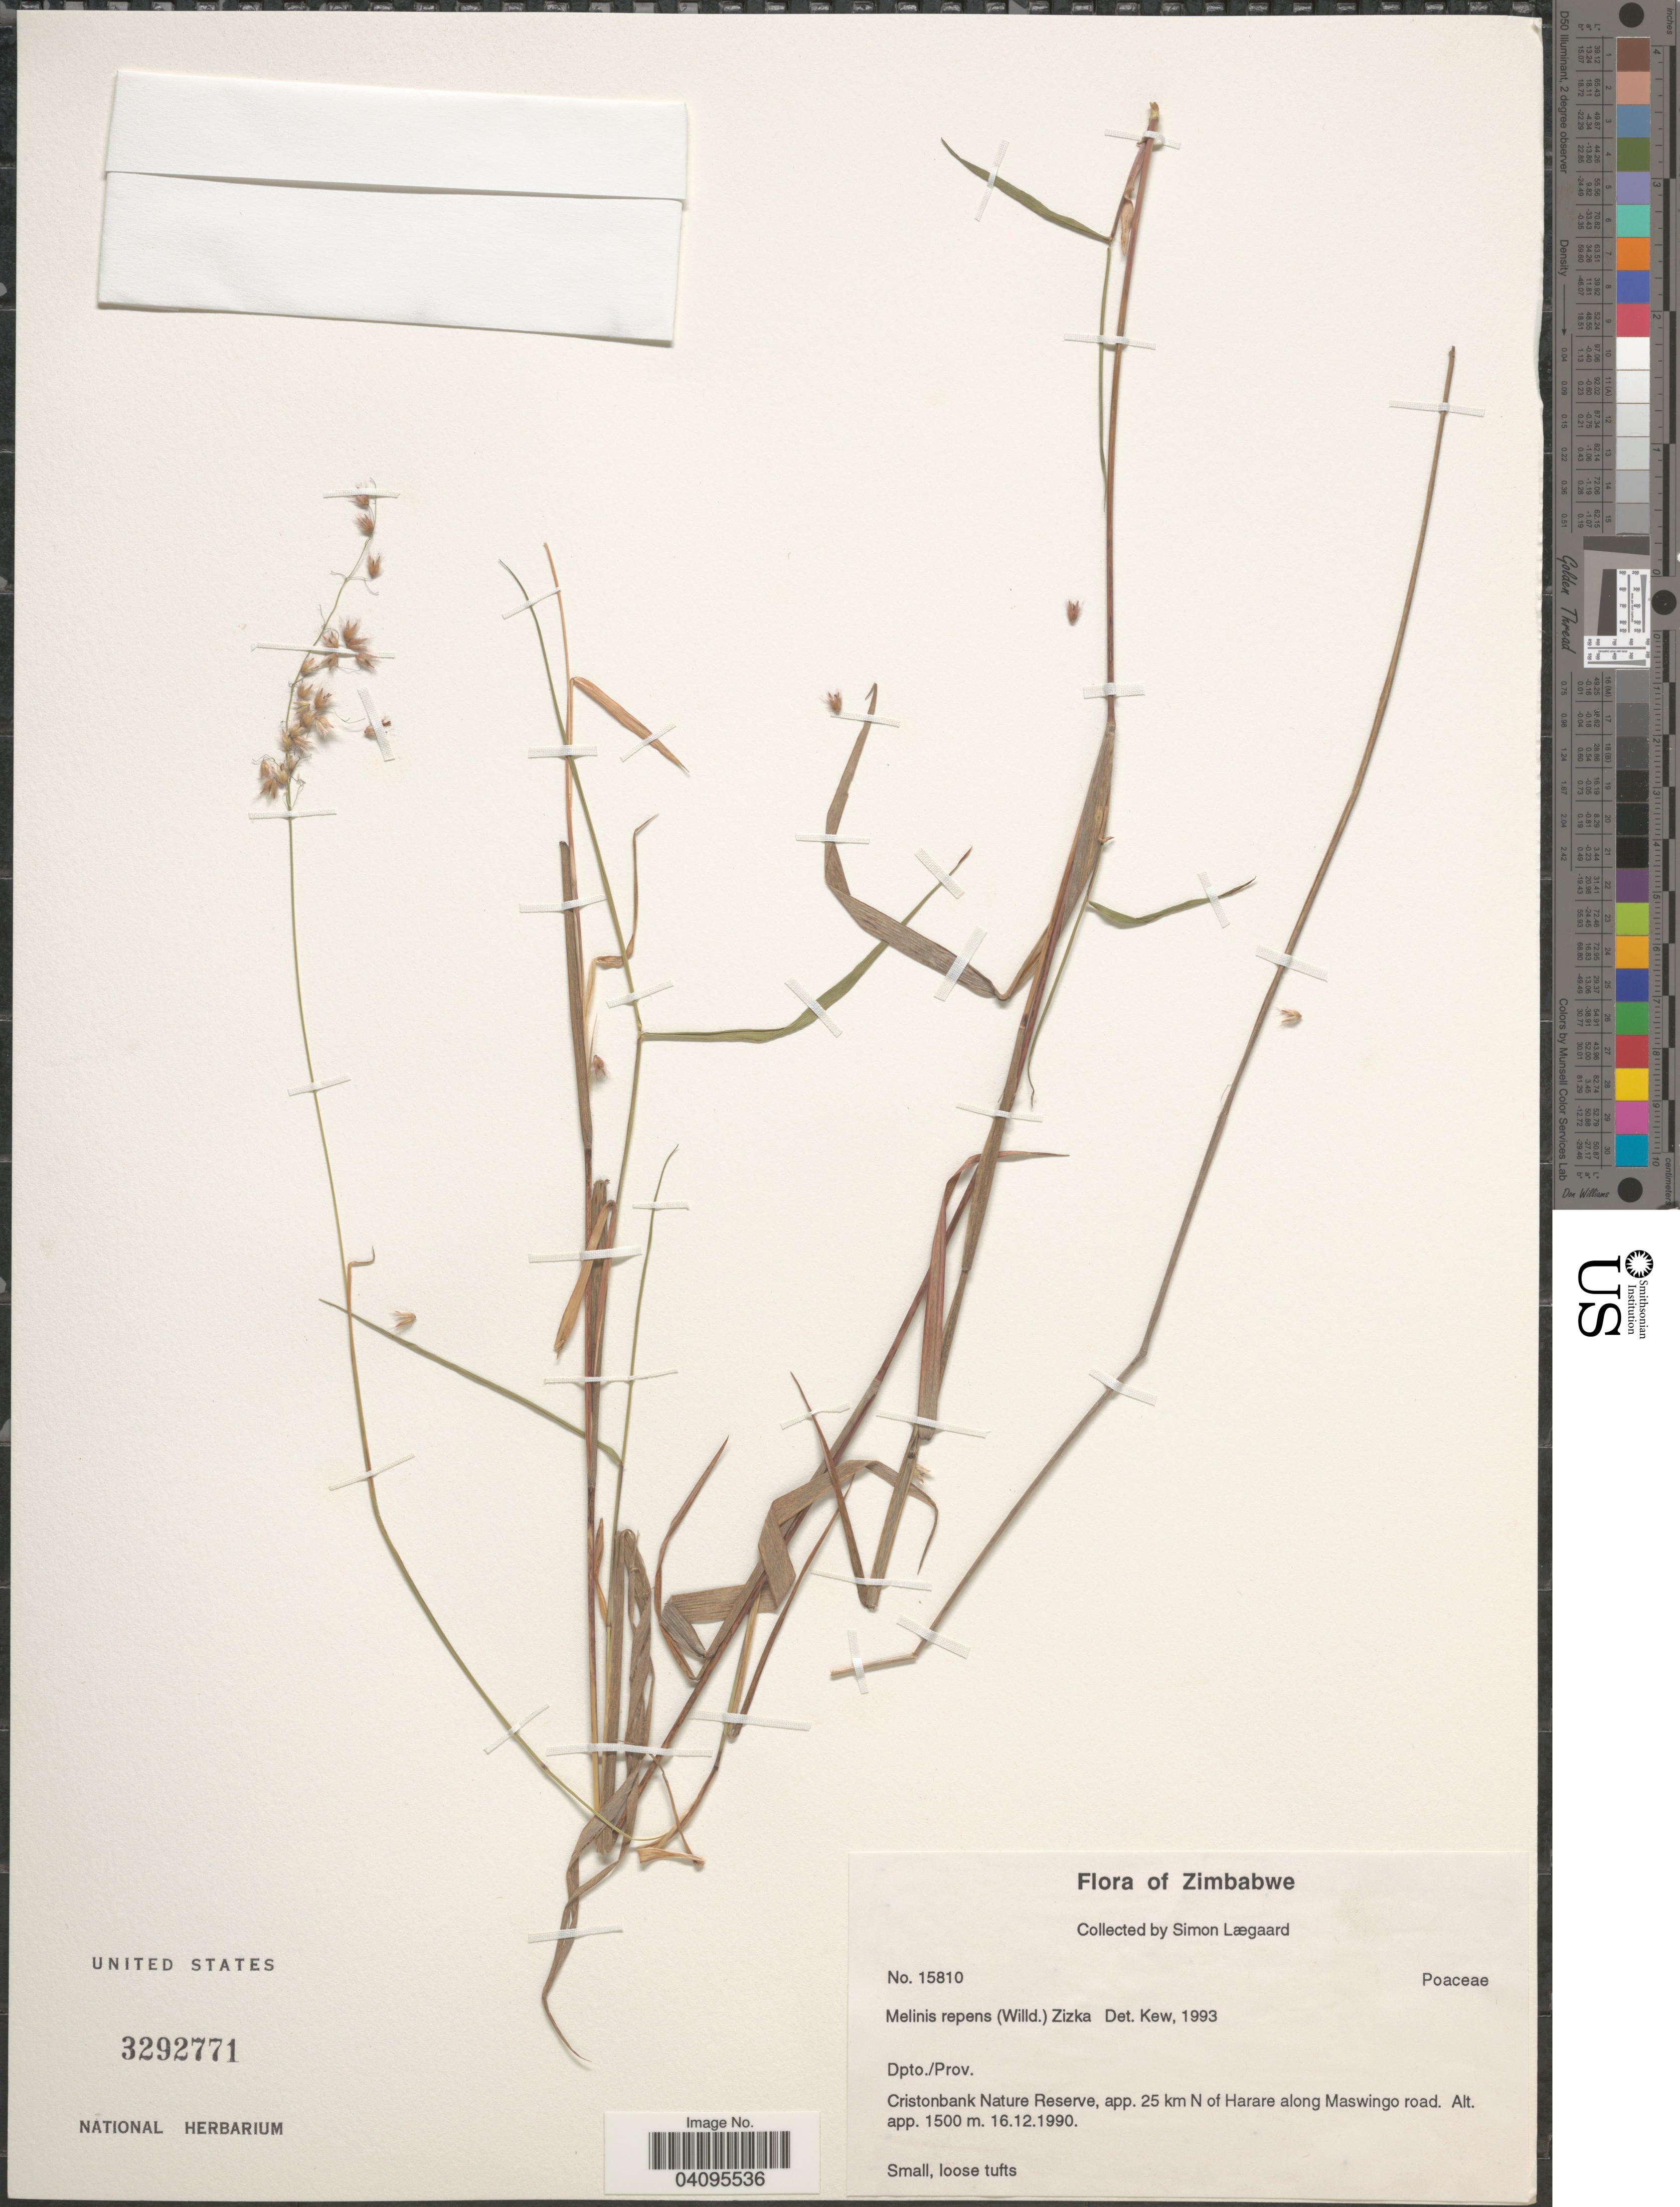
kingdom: Plantae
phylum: Tracheophyta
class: Liliopsida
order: Poales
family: Poaceae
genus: Melinis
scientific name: Melinis repens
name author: (Willd.) Zizka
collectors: S. Lægaard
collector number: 15810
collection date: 1990-12-16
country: Zimbabwe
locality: Dpto./Prov. Cristonbank Nature Reserve, app. 25 km N of Harare along Maswingo road.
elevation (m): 1500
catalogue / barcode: US 3292771